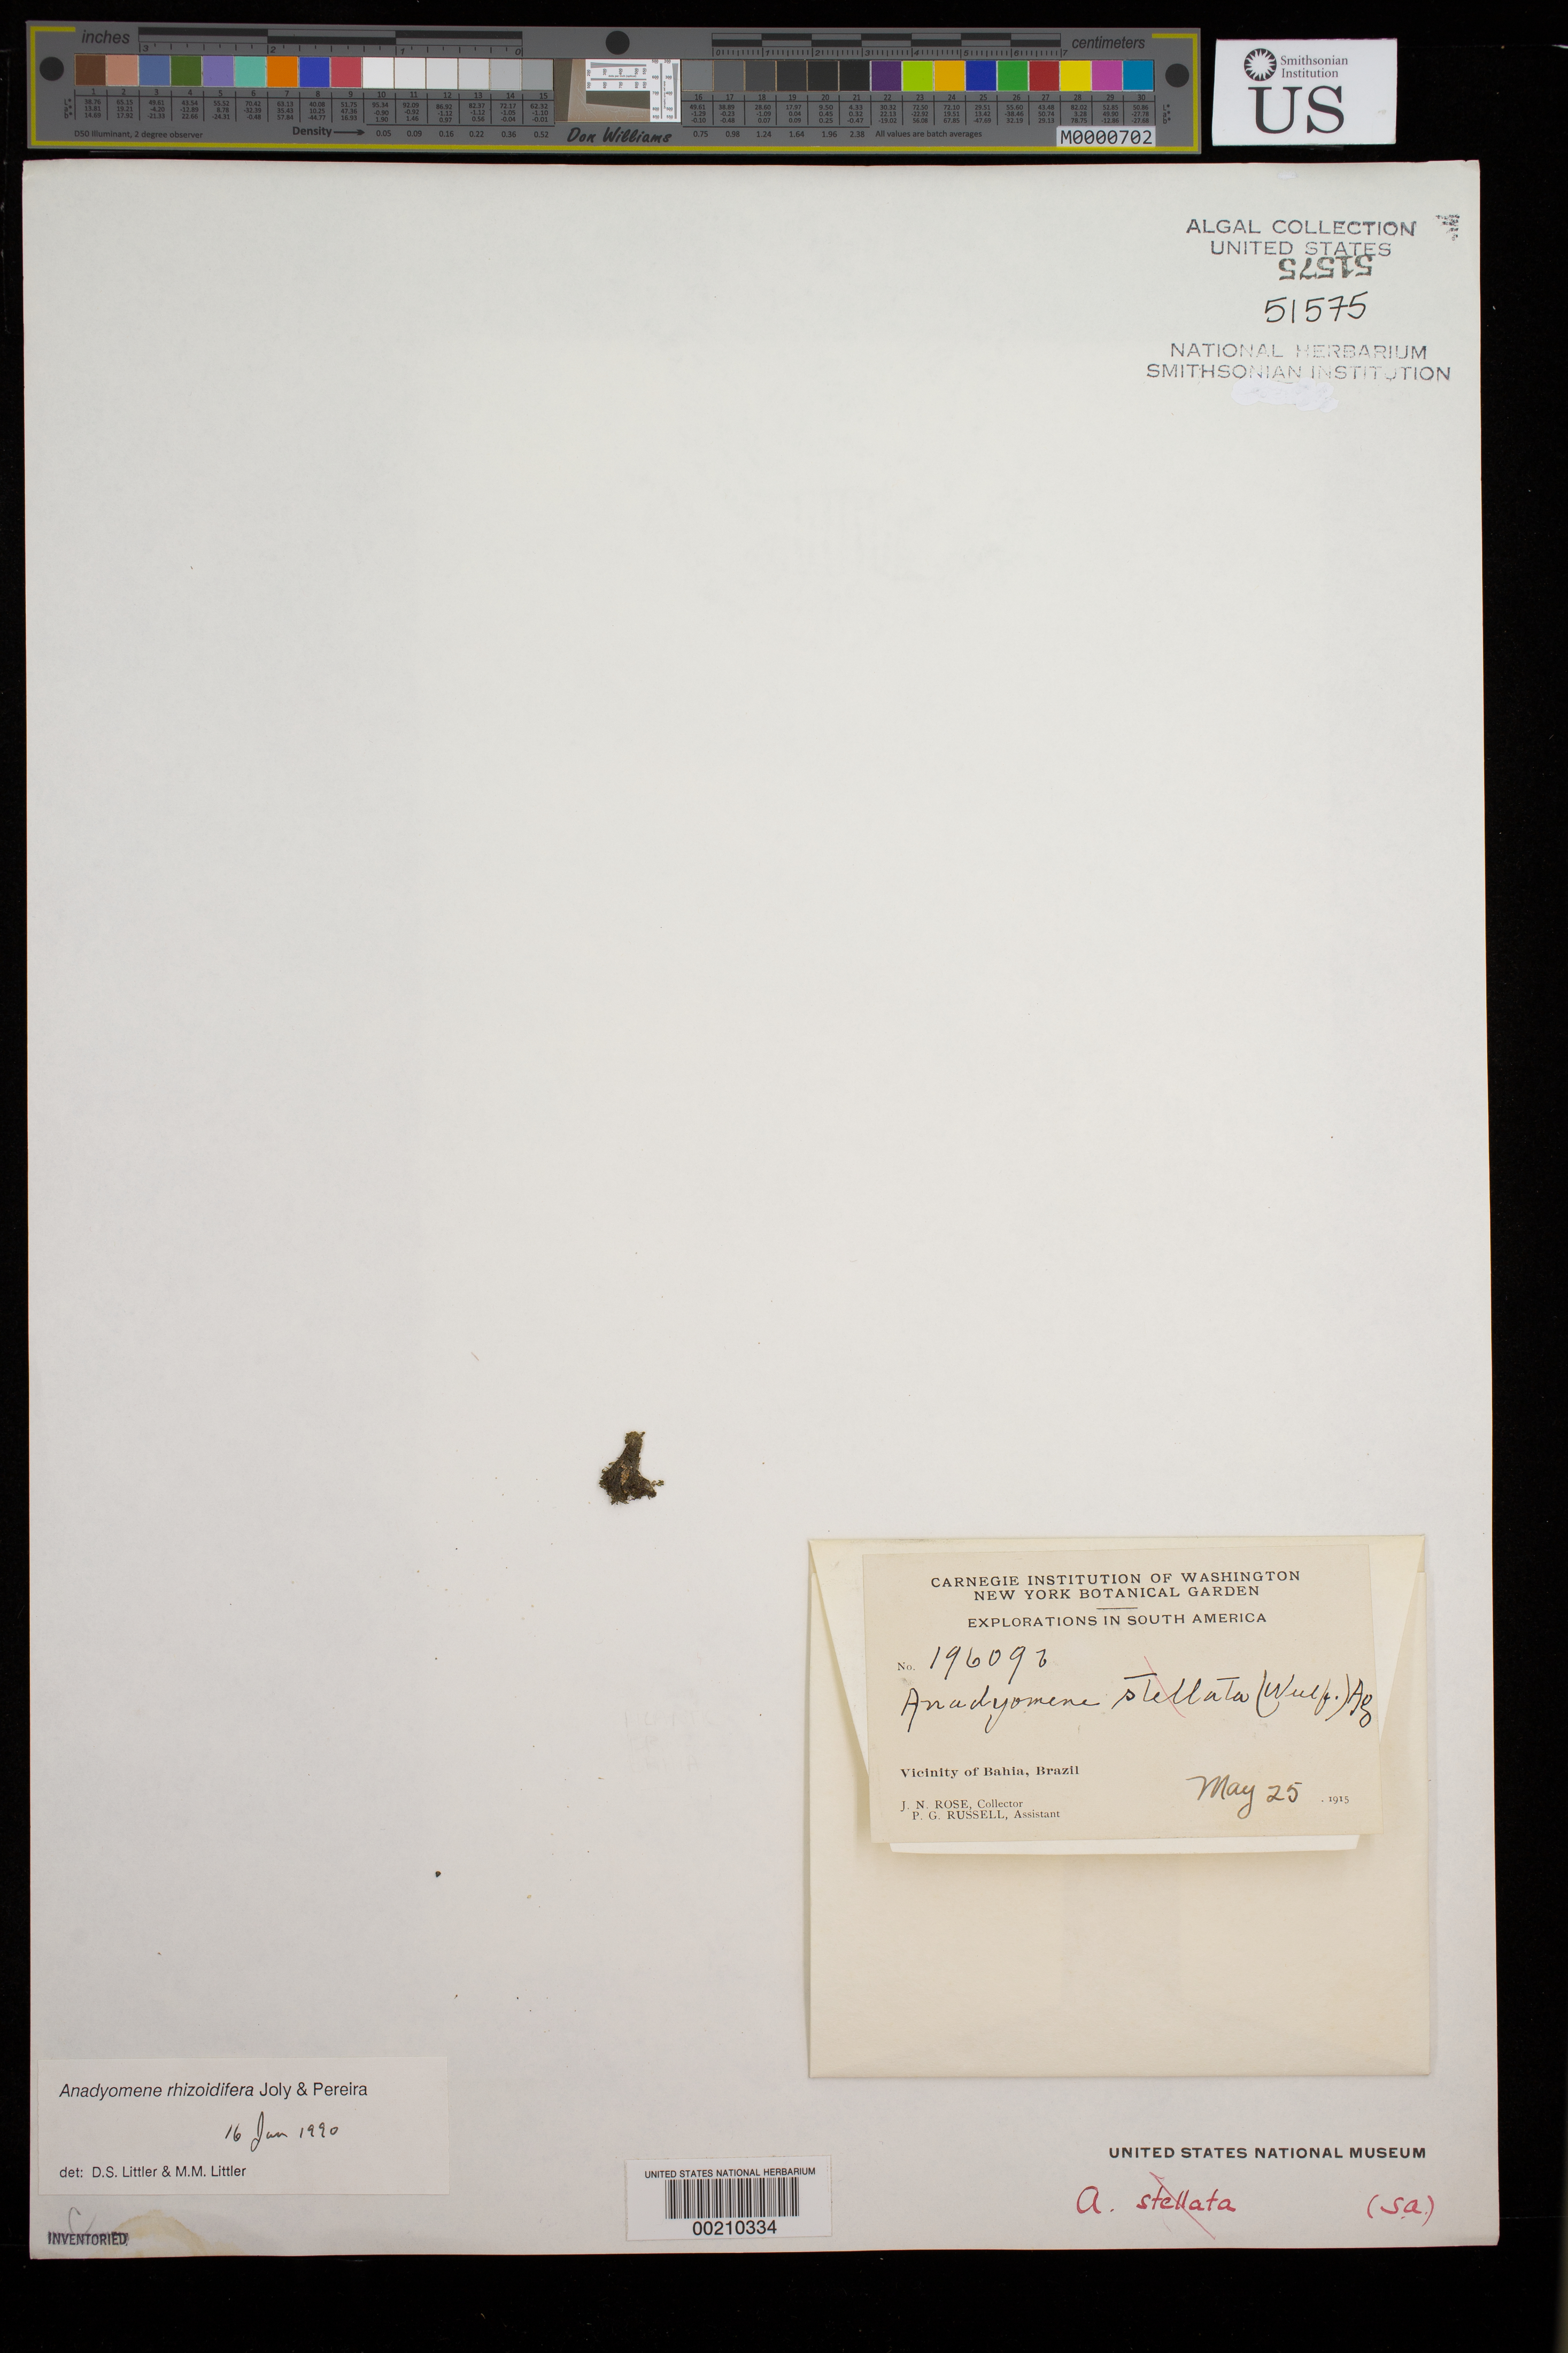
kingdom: Plantae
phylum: Chlorophyta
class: Ulvophyceae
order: Cladophorales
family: Anadyomenaceae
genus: Anadyomene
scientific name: Anadyomene rhizoidifera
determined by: Littler, D. S.; Littler, M. M.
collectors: J. N. Rose & P. G. Russell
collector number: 19609b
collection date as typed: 25 May 1915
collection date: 1915-05-25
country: Brazil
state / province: Bahia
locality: Salvador (Bahia) area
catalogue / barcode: US 51575